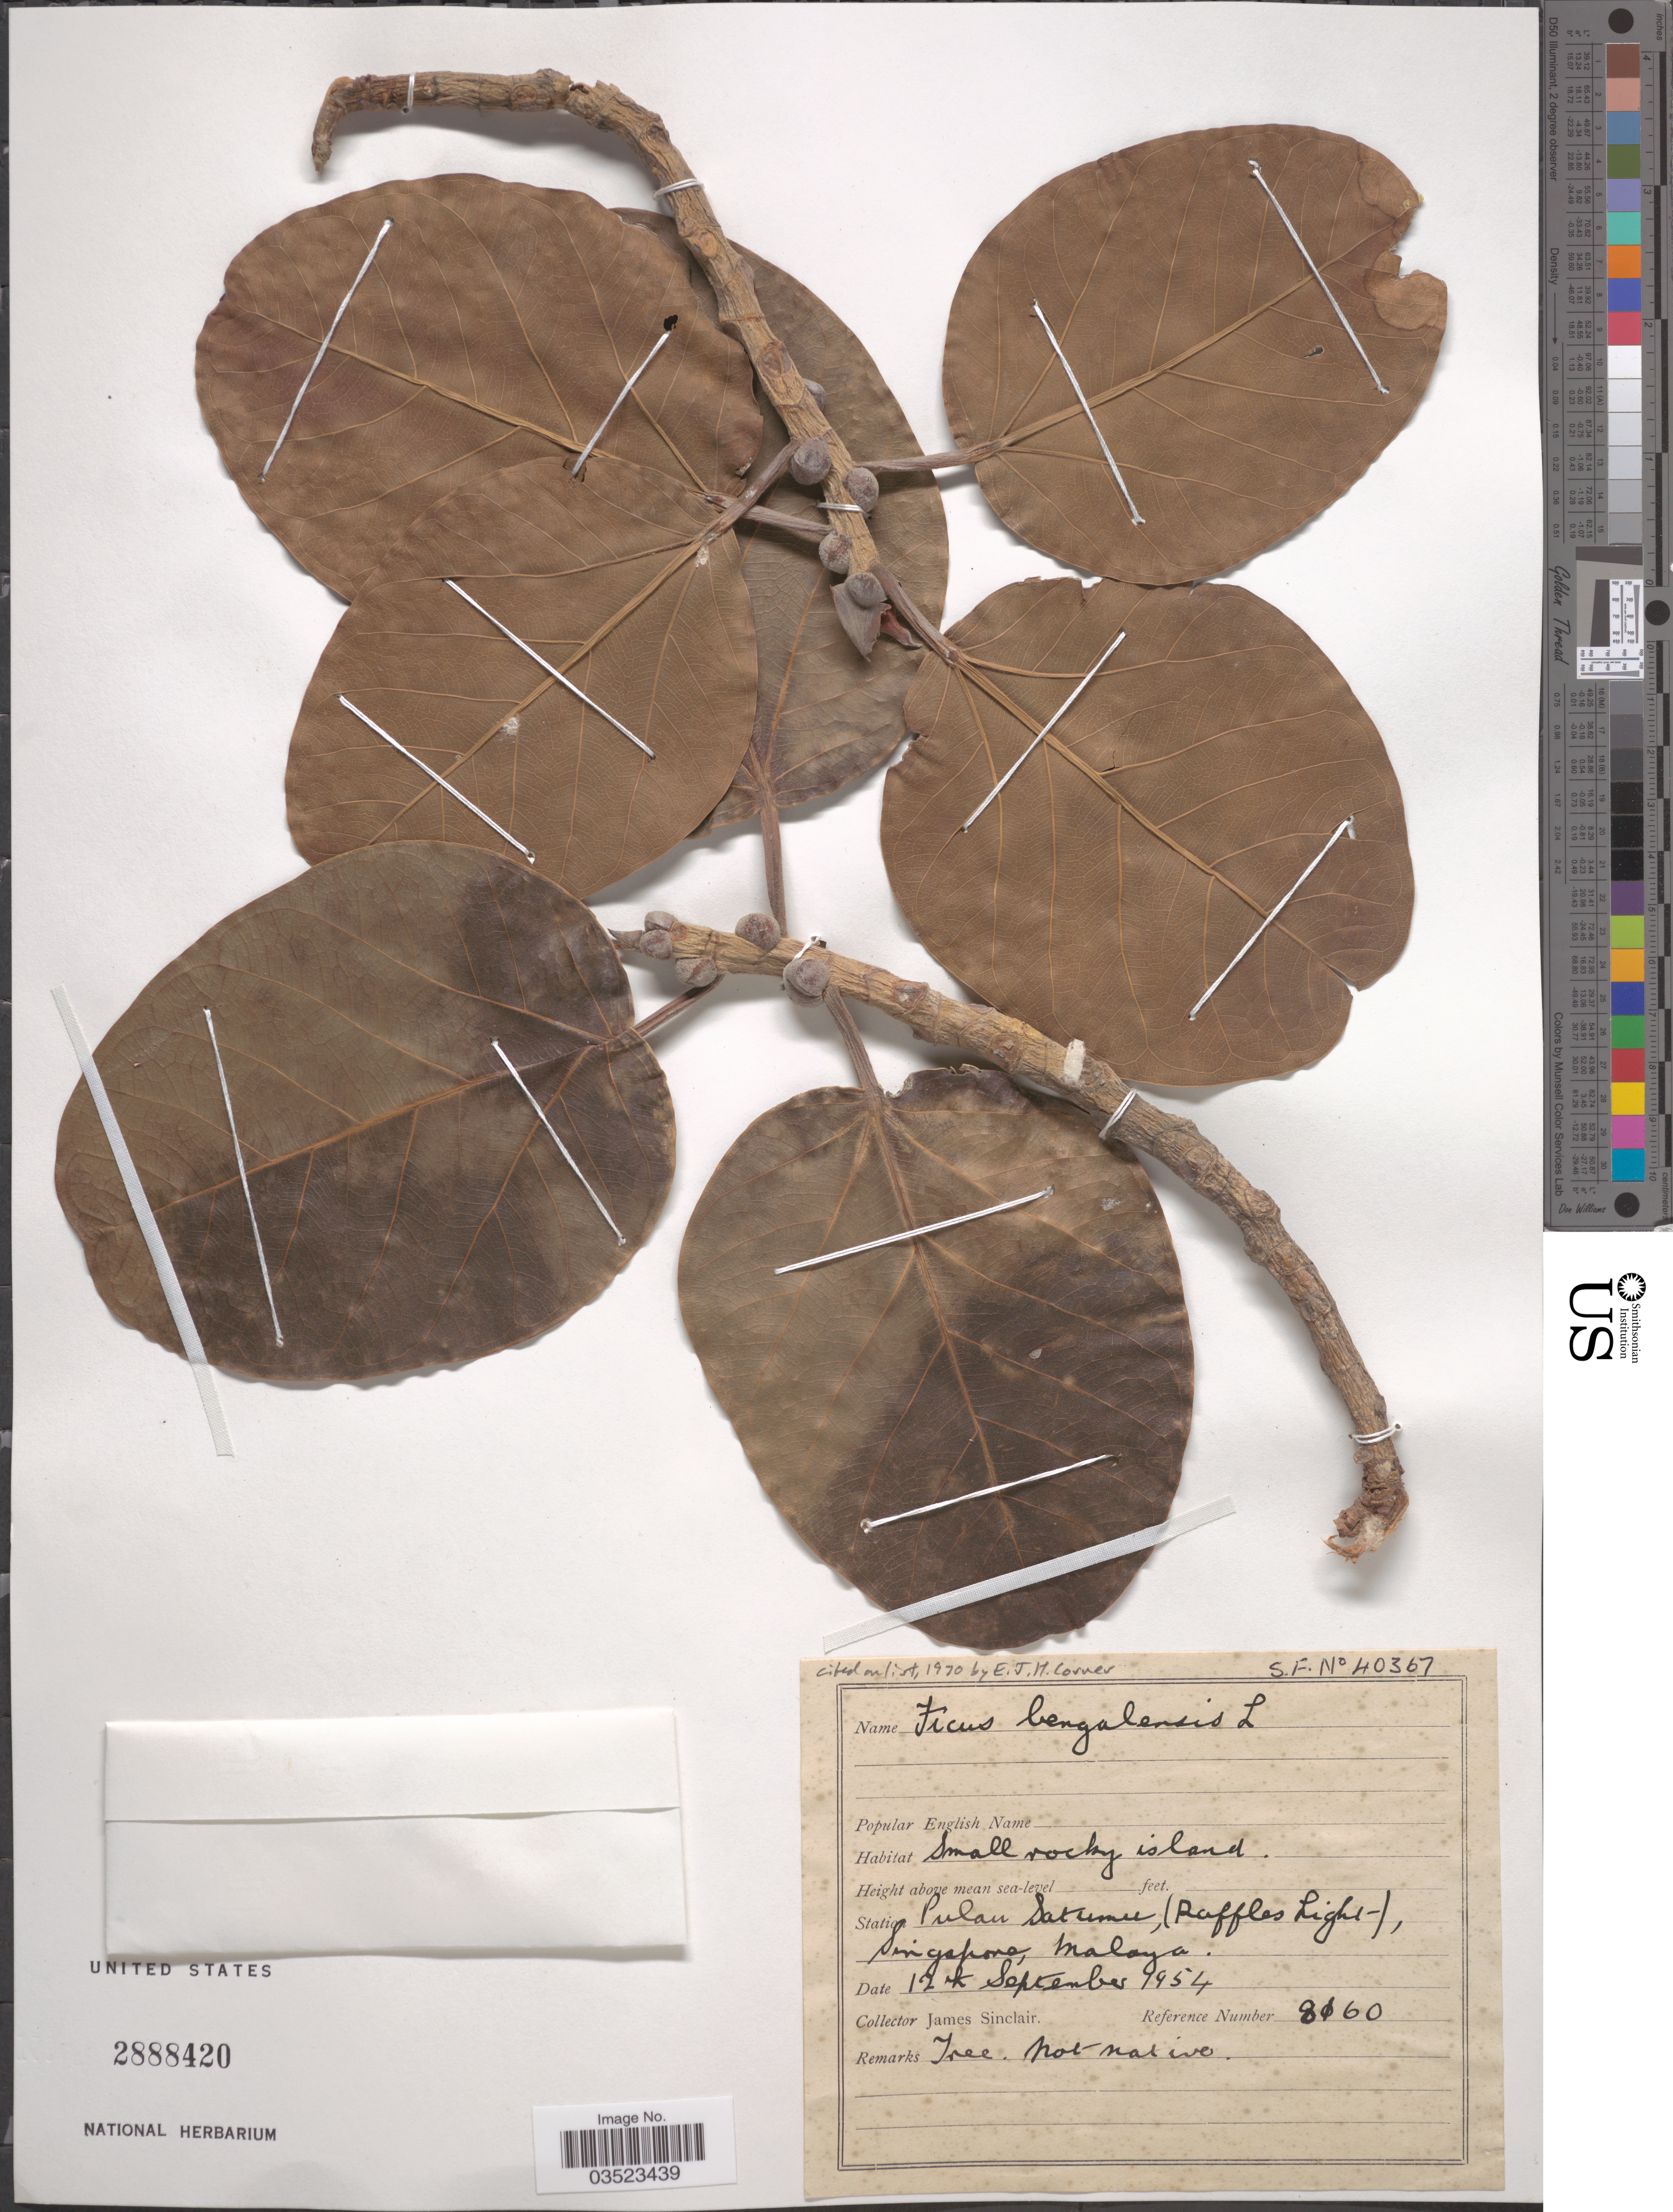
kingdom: Plantae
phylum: Tracheophyta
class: Magnoliopsida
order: Rosales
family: Moraceae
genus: Ficus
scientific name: Ficus benghalensis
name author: L.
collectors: J. Sinclair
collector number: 8160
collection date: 1954-09-12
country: Singapore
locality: Station Pulau Satumu, (Raffles Light), Malaya.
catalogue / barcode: US 2888420